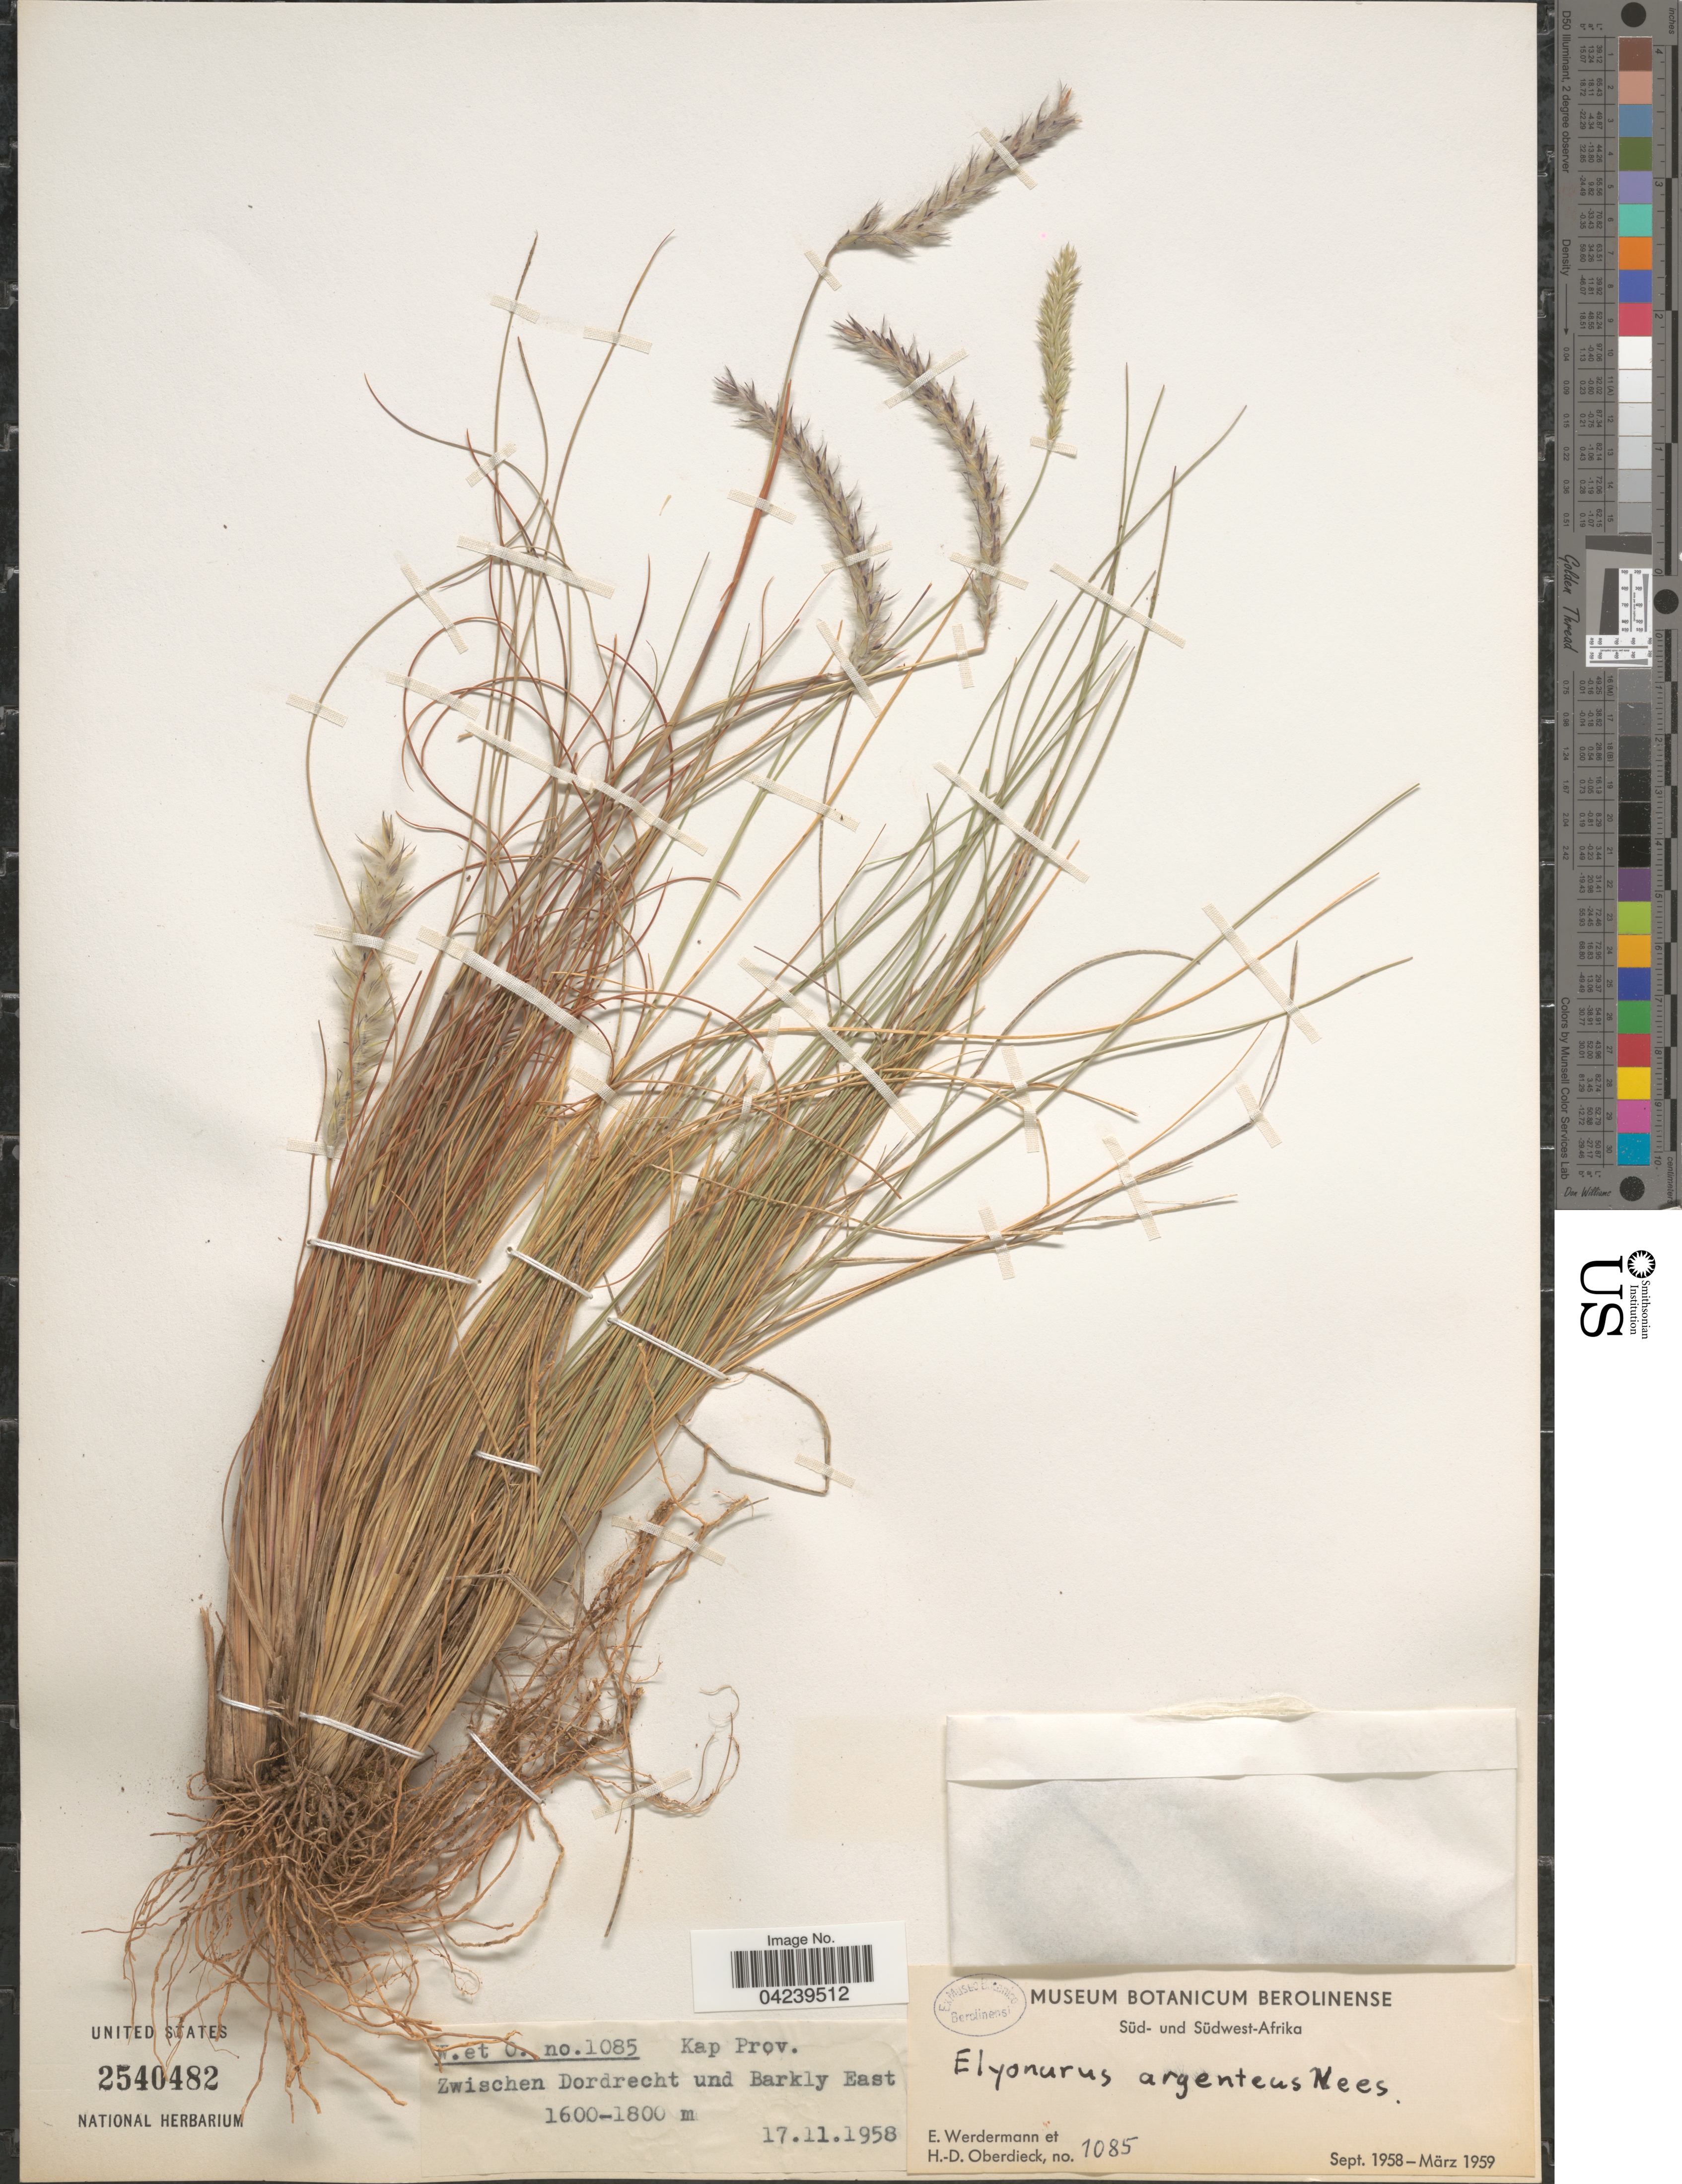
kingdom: Plantae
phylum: Tracheophyta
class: Liliopsida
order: Poales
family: Poaceae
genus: Elionurus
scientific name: Elionurus muticus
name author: (Spreng.) Kuntze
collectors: E. Werdermann & H. Oberdieck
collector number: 1085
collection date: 1958-11-17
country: South Africa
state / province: Eastern Cape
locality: Süd- und Südwest-Afrika. Kap Prov. Zwischen Dordrecht und Barkly East.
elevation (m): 1600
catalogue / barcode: US 2540482